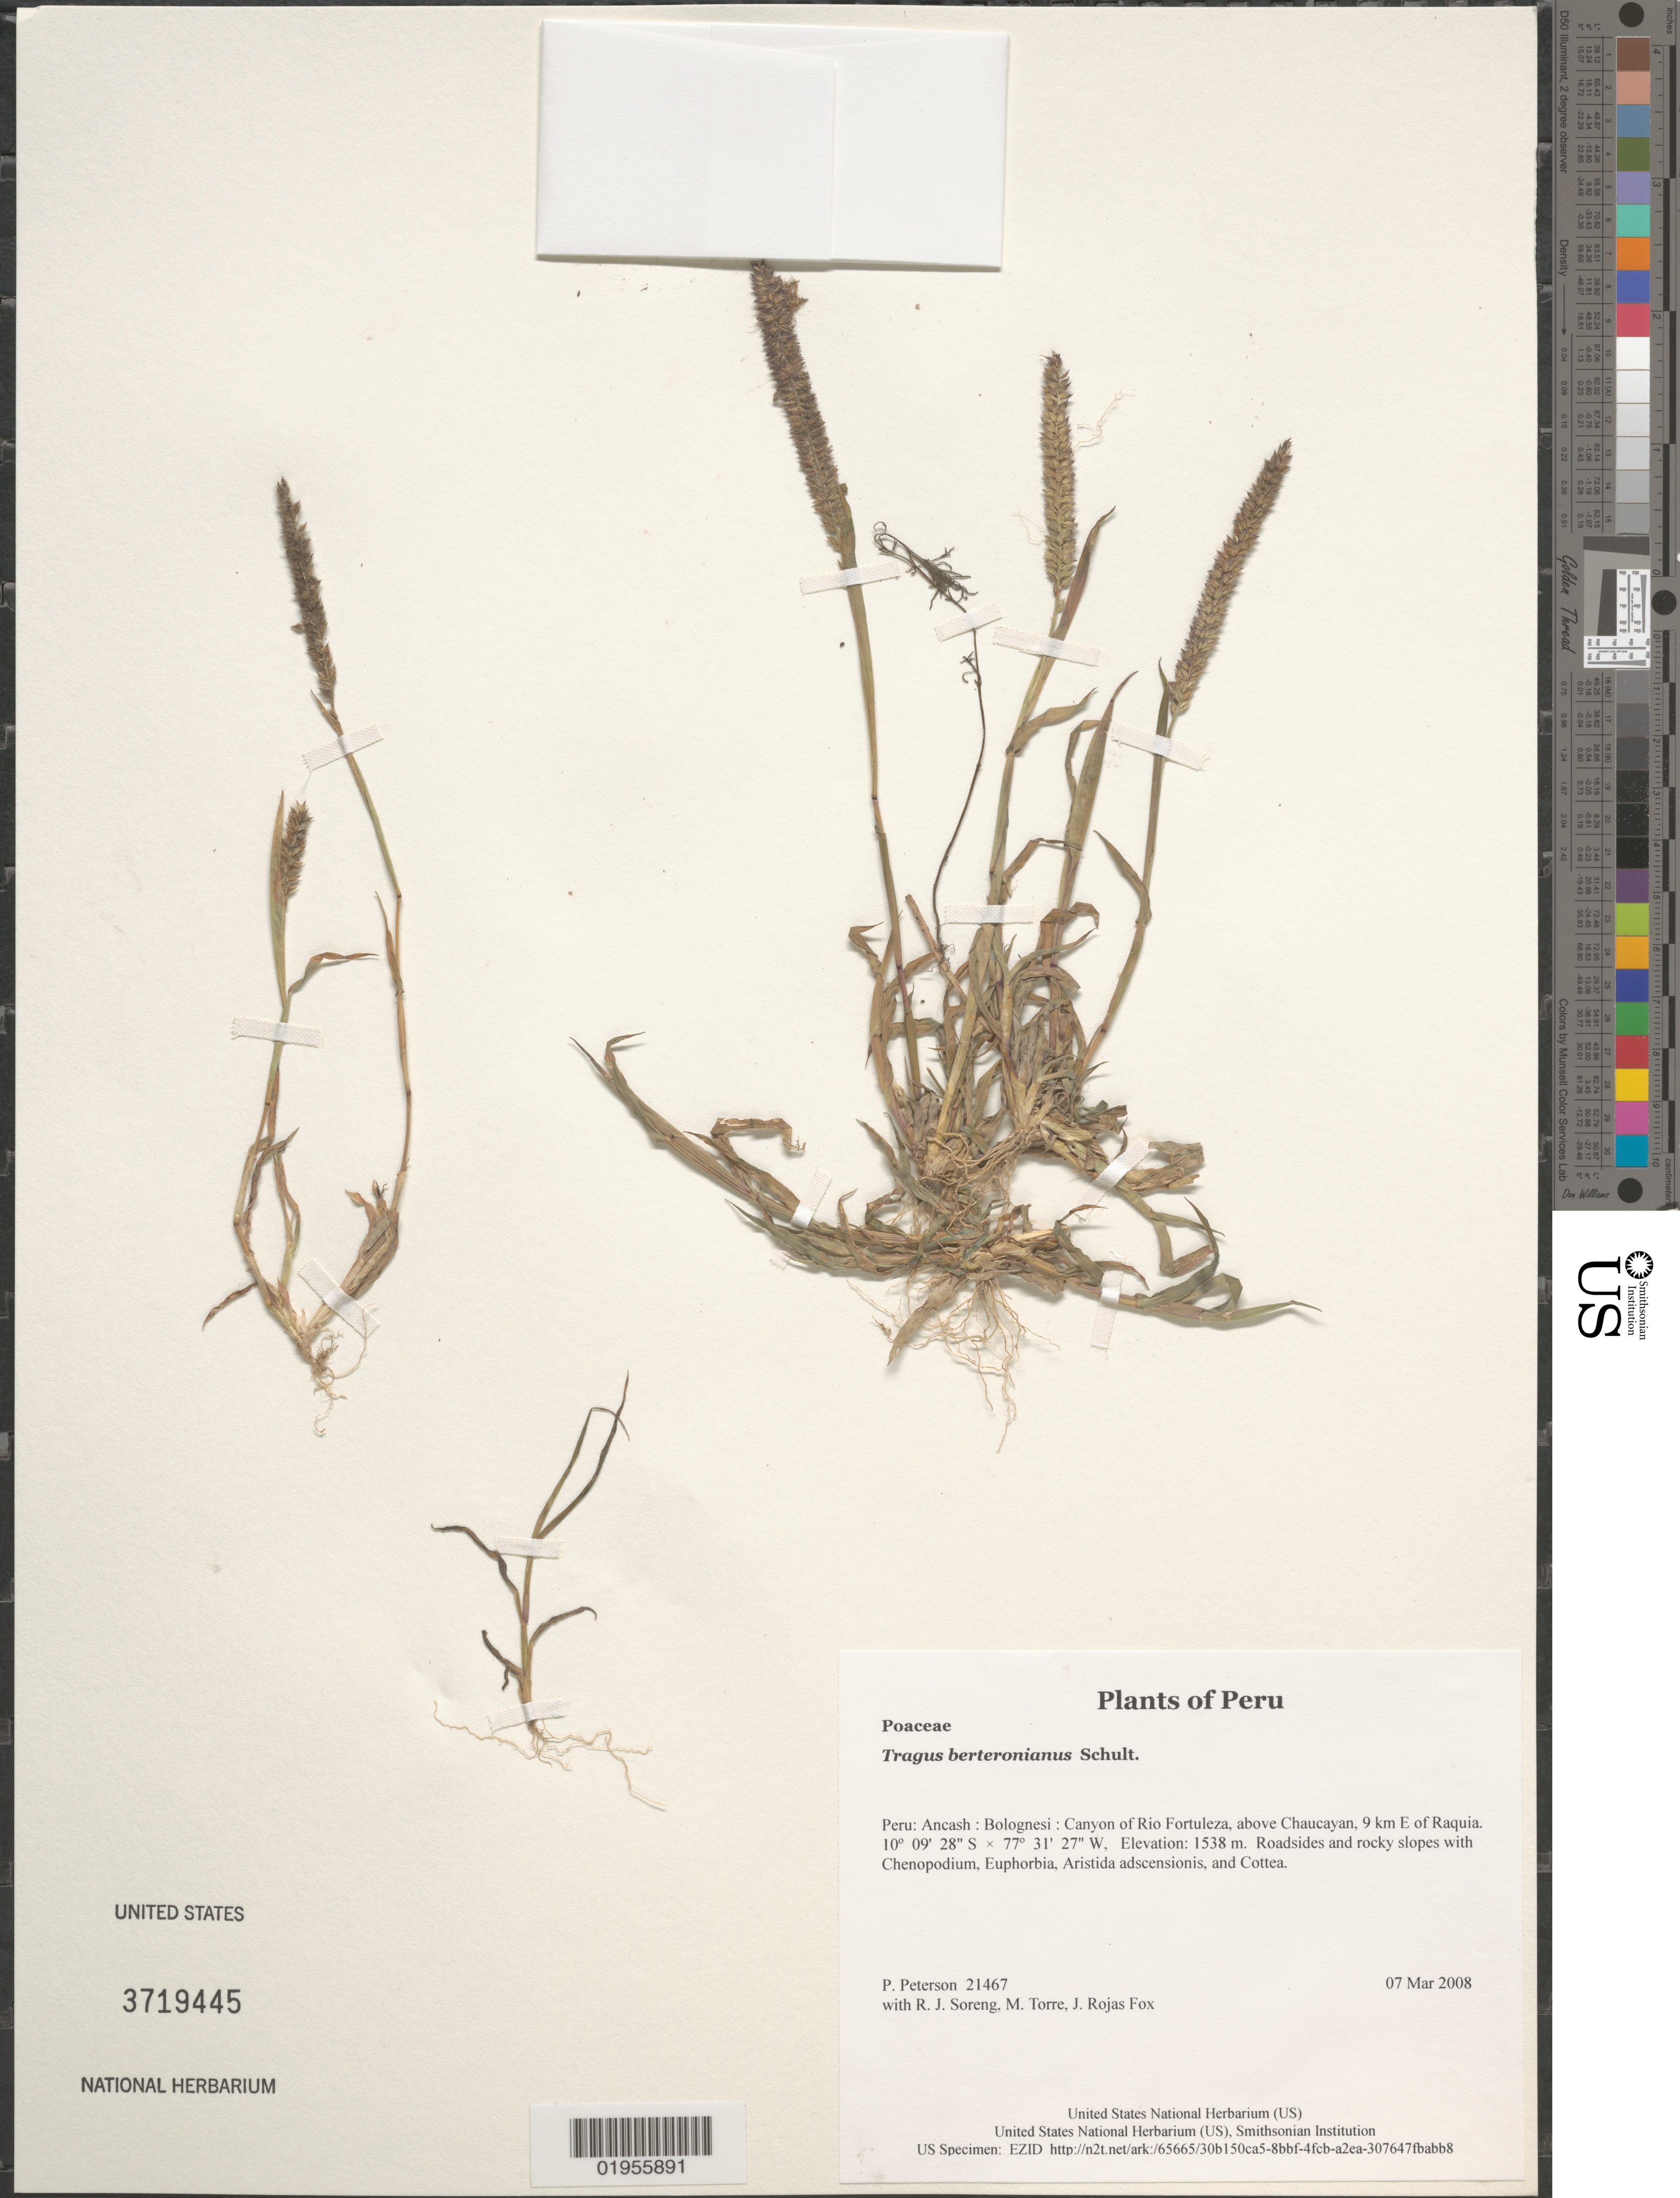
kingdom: Plantae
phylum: Tracheophyta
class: Liliopsida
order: Poales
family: Poaceae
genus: Tragus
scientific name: Tragus berteronianus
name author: Schult.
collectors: P. M. Peterson, R. J. Soreng, M. Torre & J. Rojas Fox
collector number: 21467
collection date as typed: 07 Mar 2008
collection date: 2008-03-07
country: Peru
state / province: Ancash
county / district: Bolognesi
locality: Canyon of Rio Fortuleza, above Chaucayan, 9 km E of Raquia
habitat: Roadsides and rocky slopes with Chenopodium, Euphorbia, Aristida adscensionis, and Cottea.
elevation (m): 1538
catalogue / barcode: US 3719445